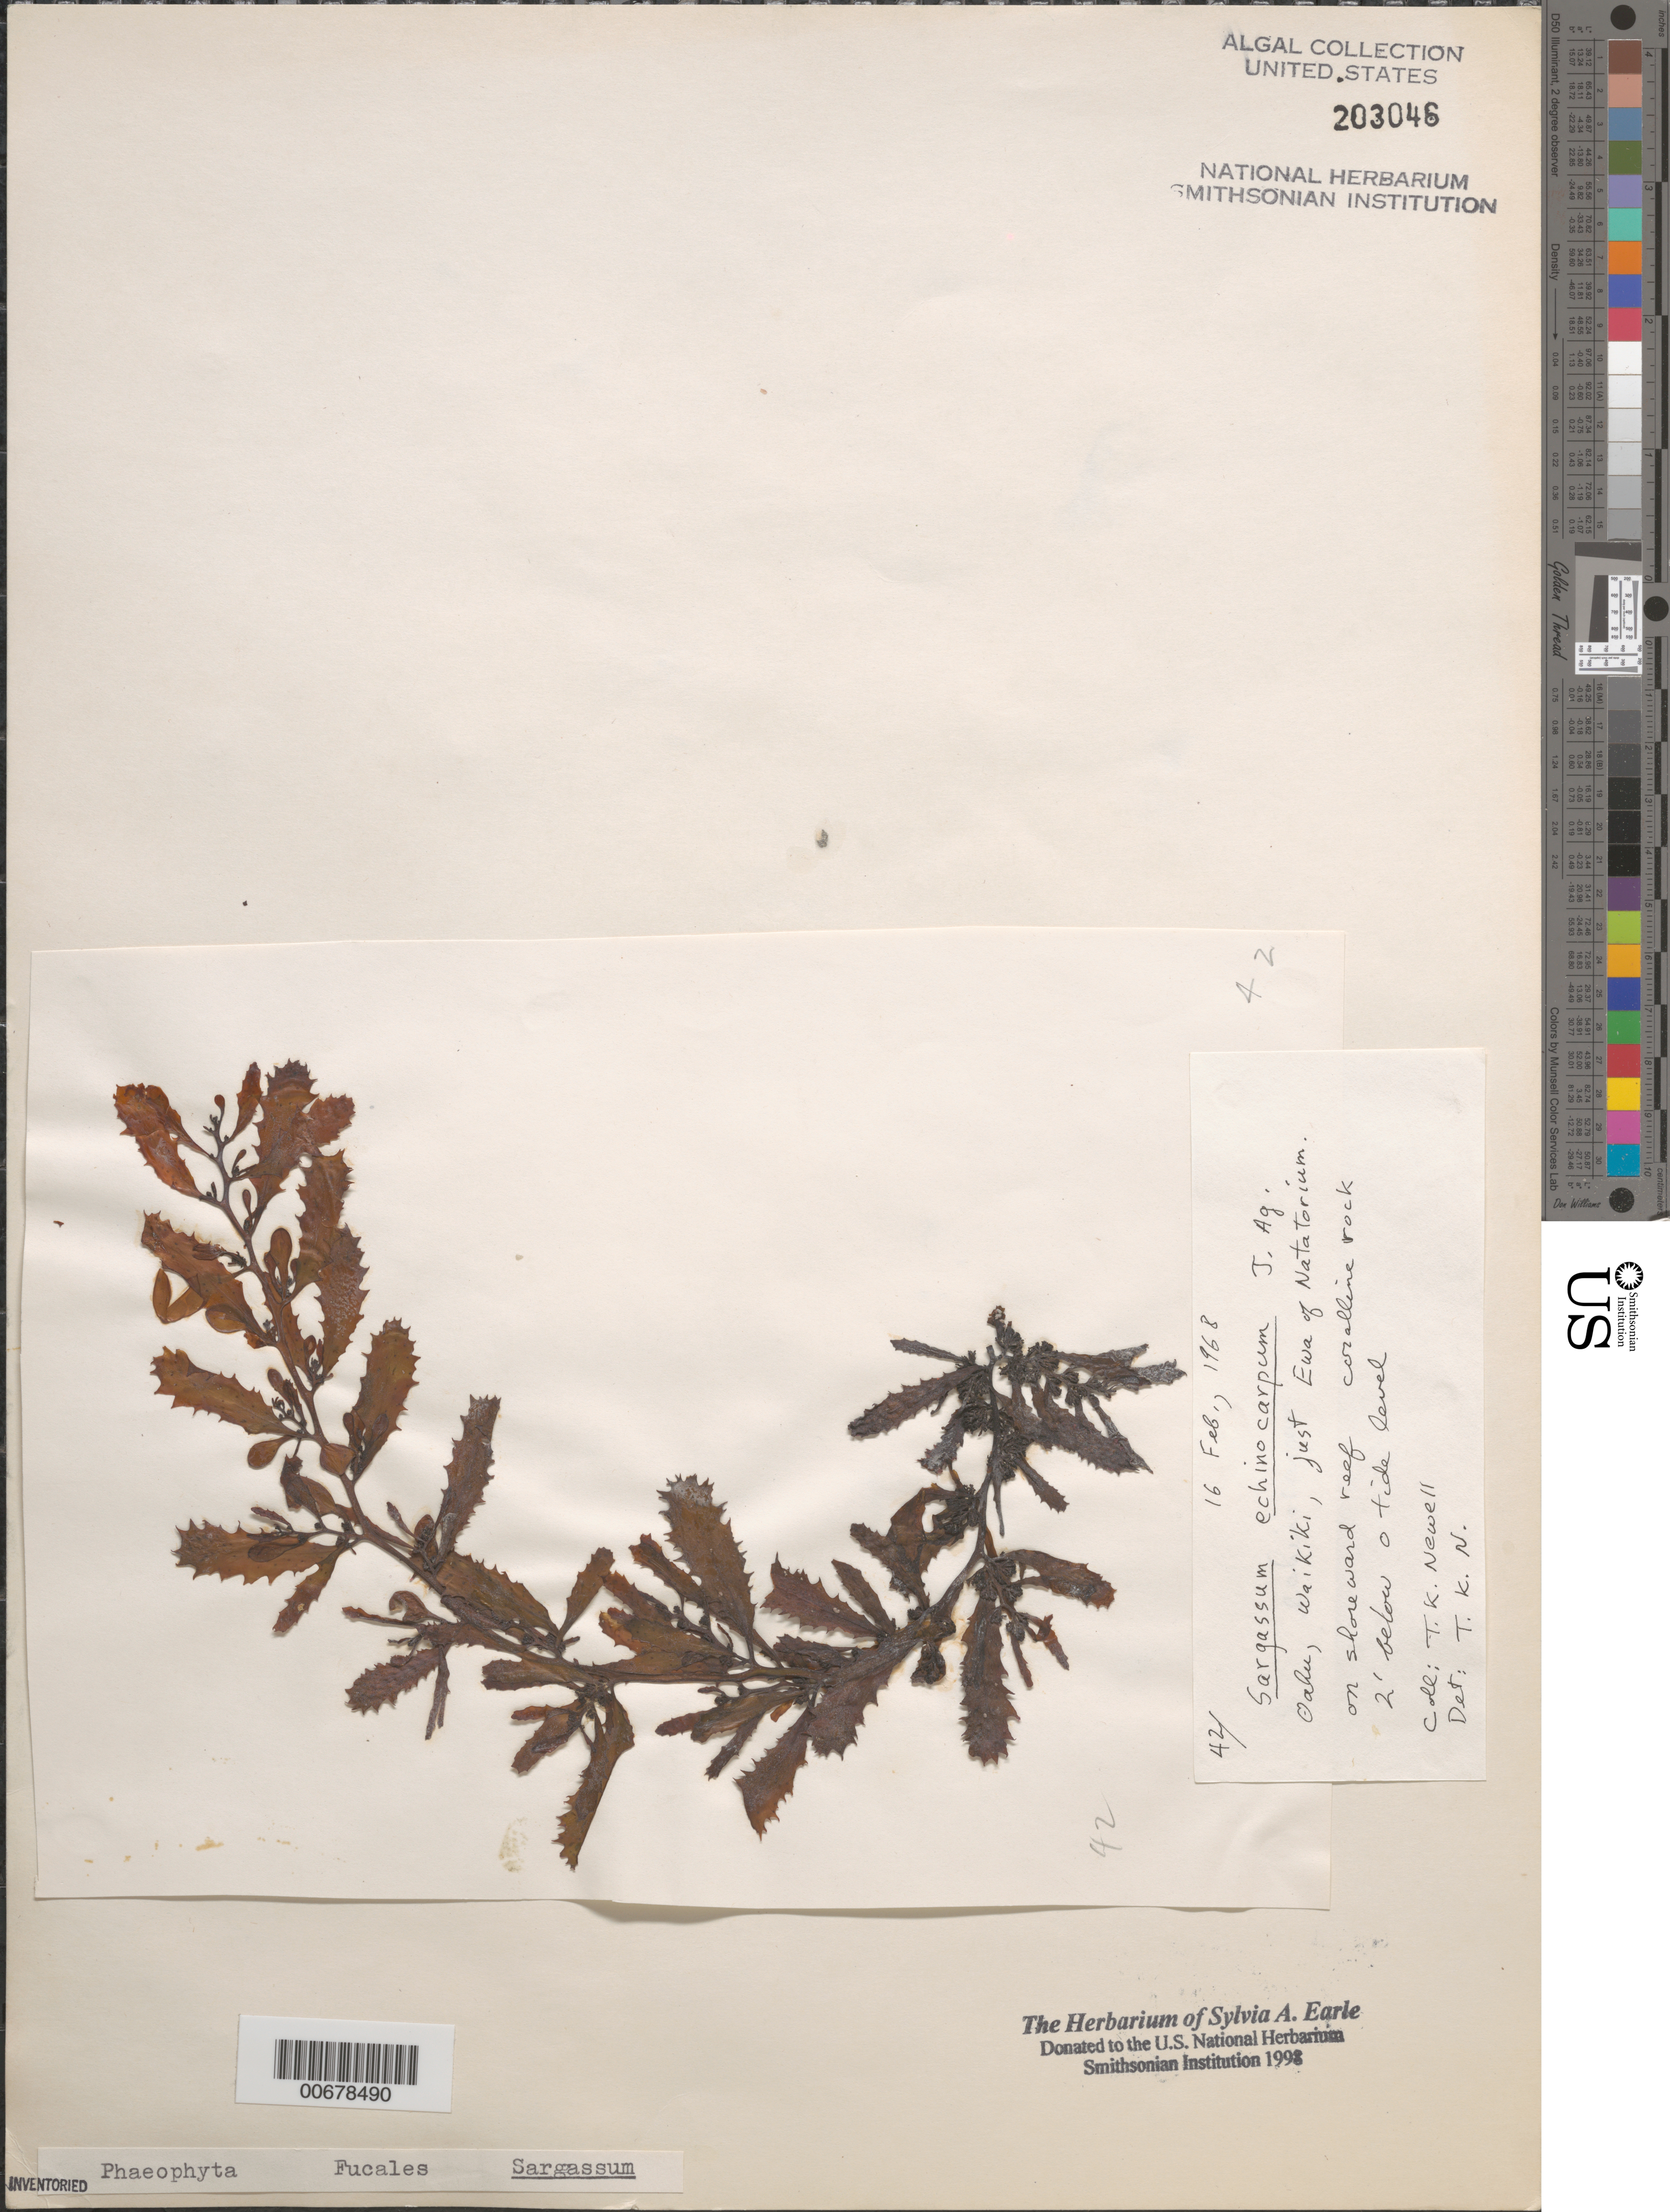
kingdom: Chromista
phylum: Ochrophyta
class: Phaeophyceae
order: Fucales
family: Sargassaceae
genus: Sargassum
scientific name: Sargassum aquifolium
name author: (Turner) C. Agardh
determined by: Algae name updating Project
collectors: T. K. Newell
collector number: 42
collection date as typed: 16 Feb 1968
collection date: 1968-02-16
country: United States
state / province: Hawaii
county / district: Honolulu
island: Oahu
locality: Waikiki east or Ewa of Natatorium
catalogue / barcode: US 203046